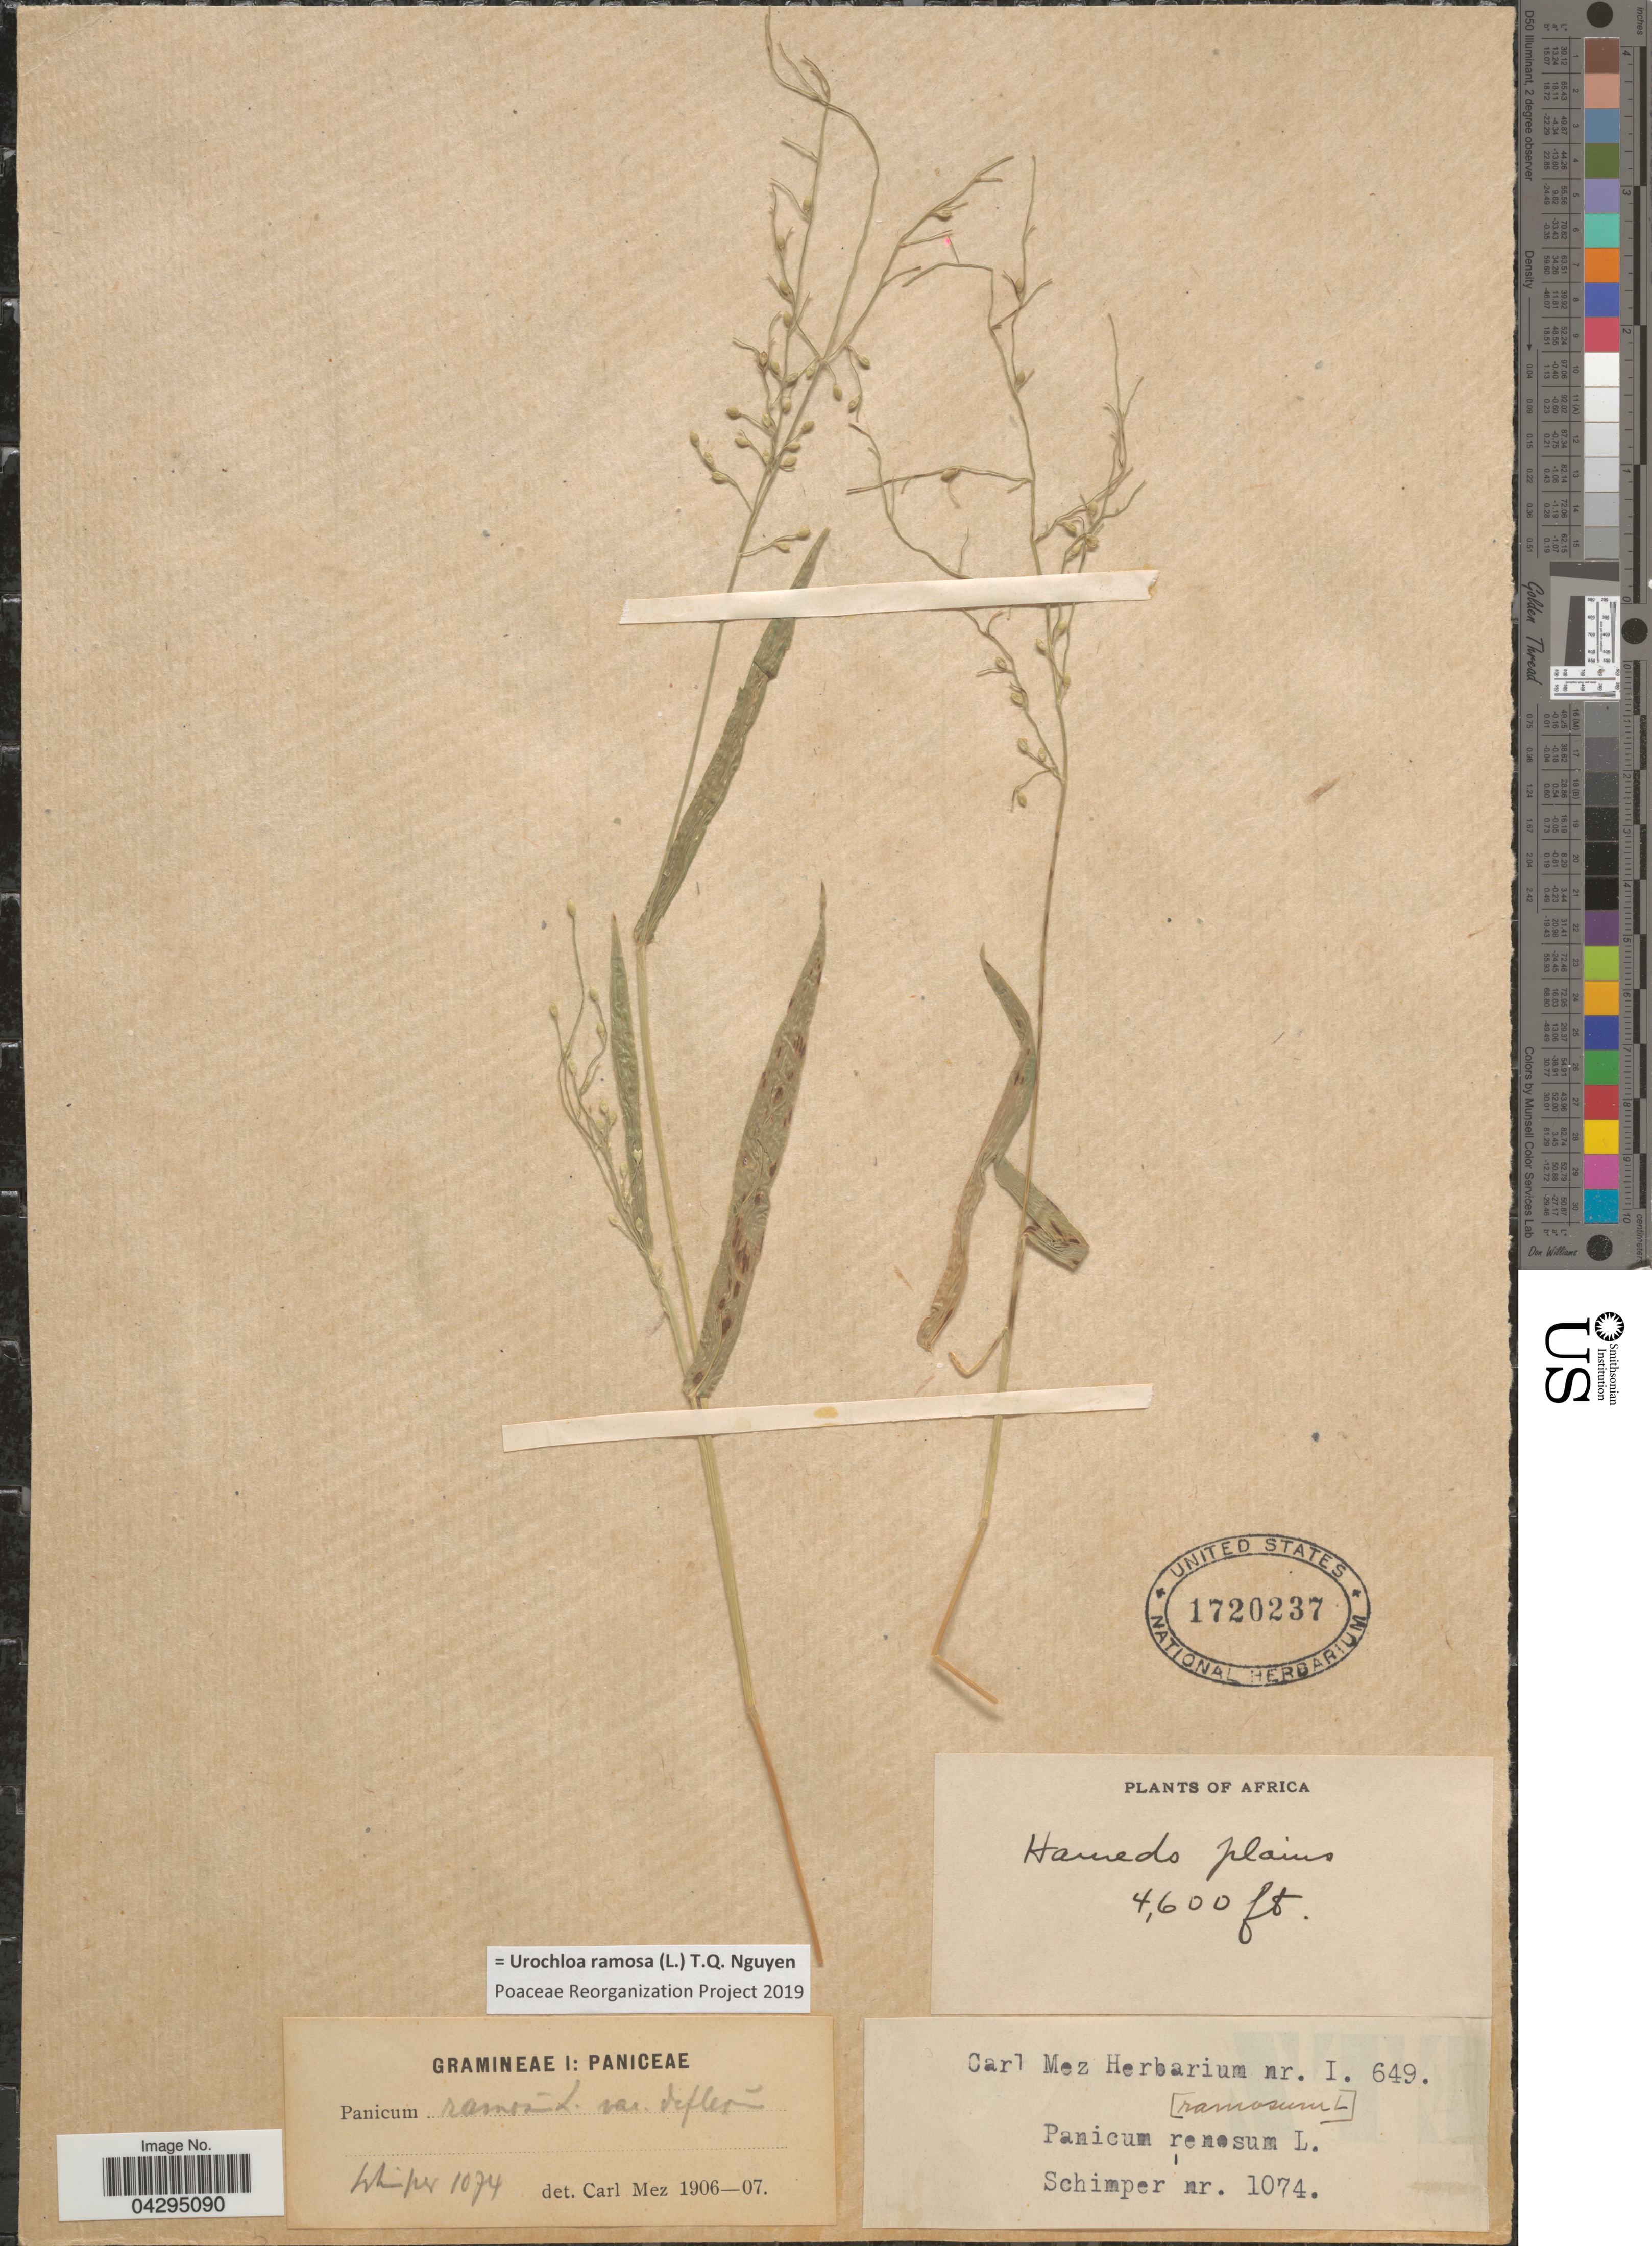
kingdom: Plantae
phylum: Tracheophyta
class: Liliopsida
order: Poales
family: Poaceae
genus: Urochloa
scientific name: Urochloa ramosa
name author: T.Q. Nguyen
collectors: -. Schimper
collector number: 1074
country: Ethiopia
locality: Africa. Hamedo plains.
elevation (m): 1402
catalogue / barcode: US 1720237